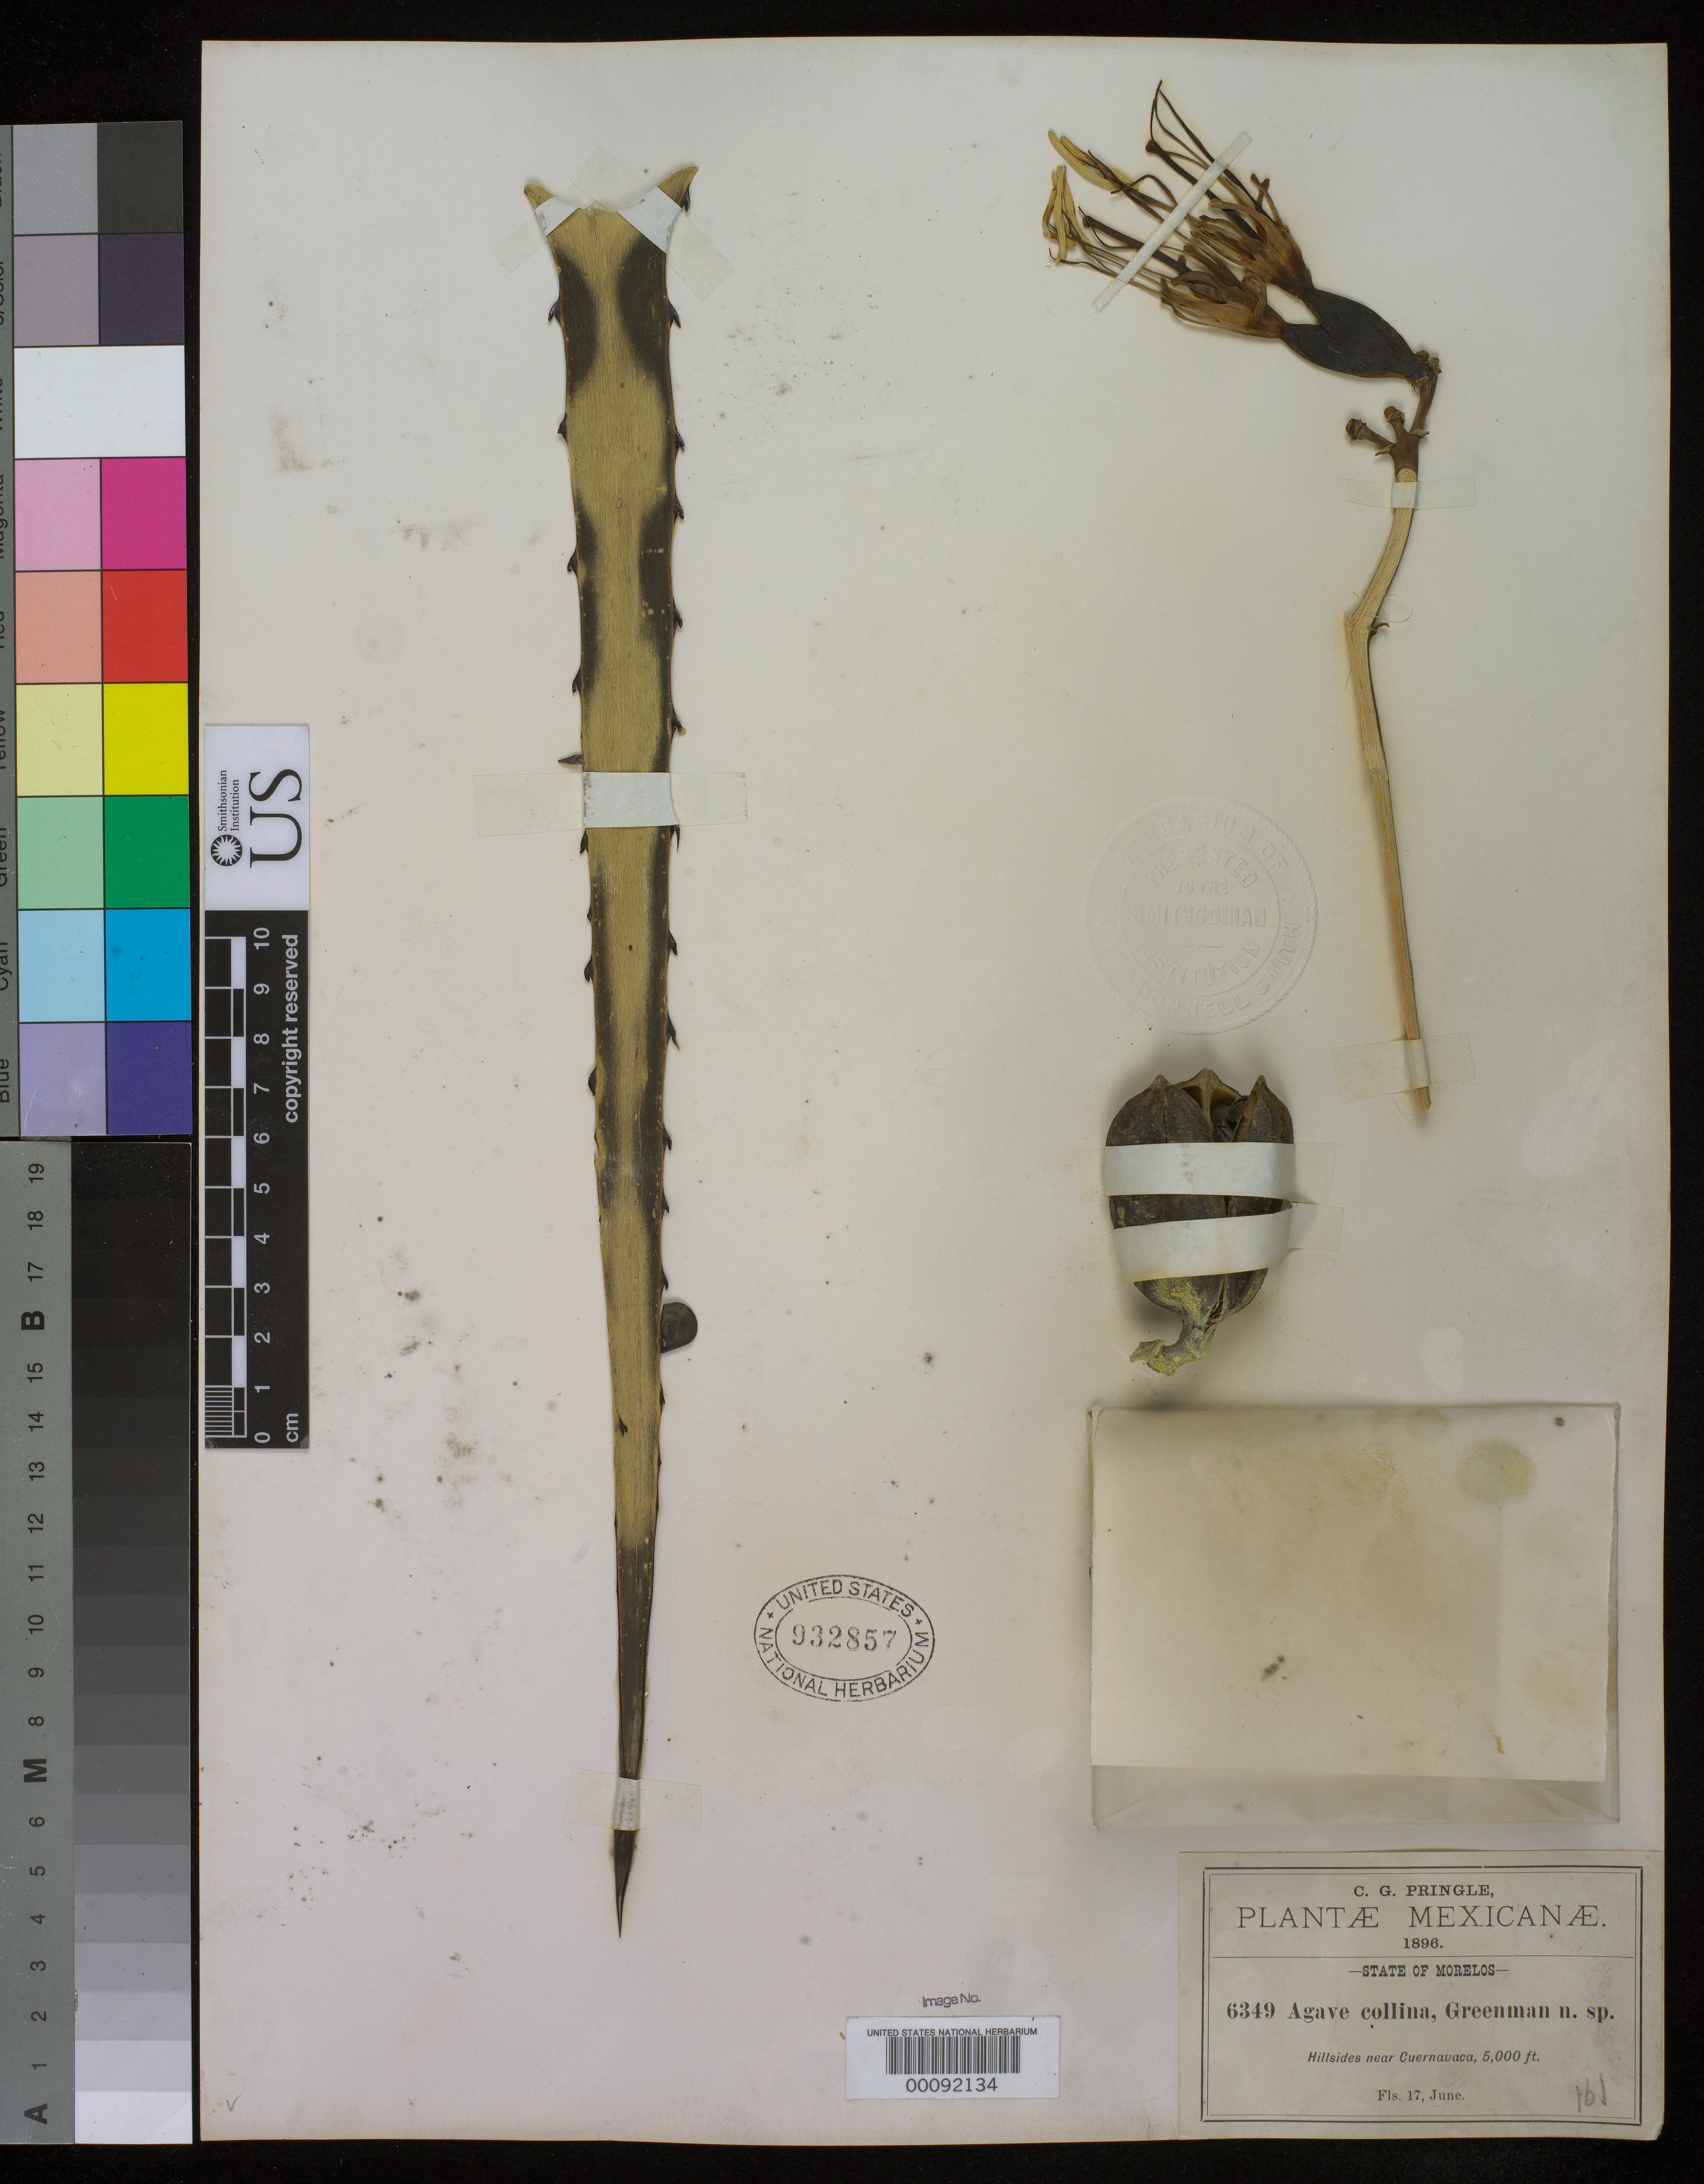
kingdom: Plantae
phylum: Tracheophyta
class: Liliopsida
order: Asparagales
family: Asparagaceae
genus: Agave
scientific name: Agave collina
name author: Greenm.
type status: Isotype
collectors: C. G. Pringle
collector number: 6349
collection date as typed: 17 Jun 1896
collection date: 1896-06-17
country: Mexico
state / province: Morelos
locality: Hillside near Cuernavaca.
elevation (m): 1524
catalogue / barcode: US 932857